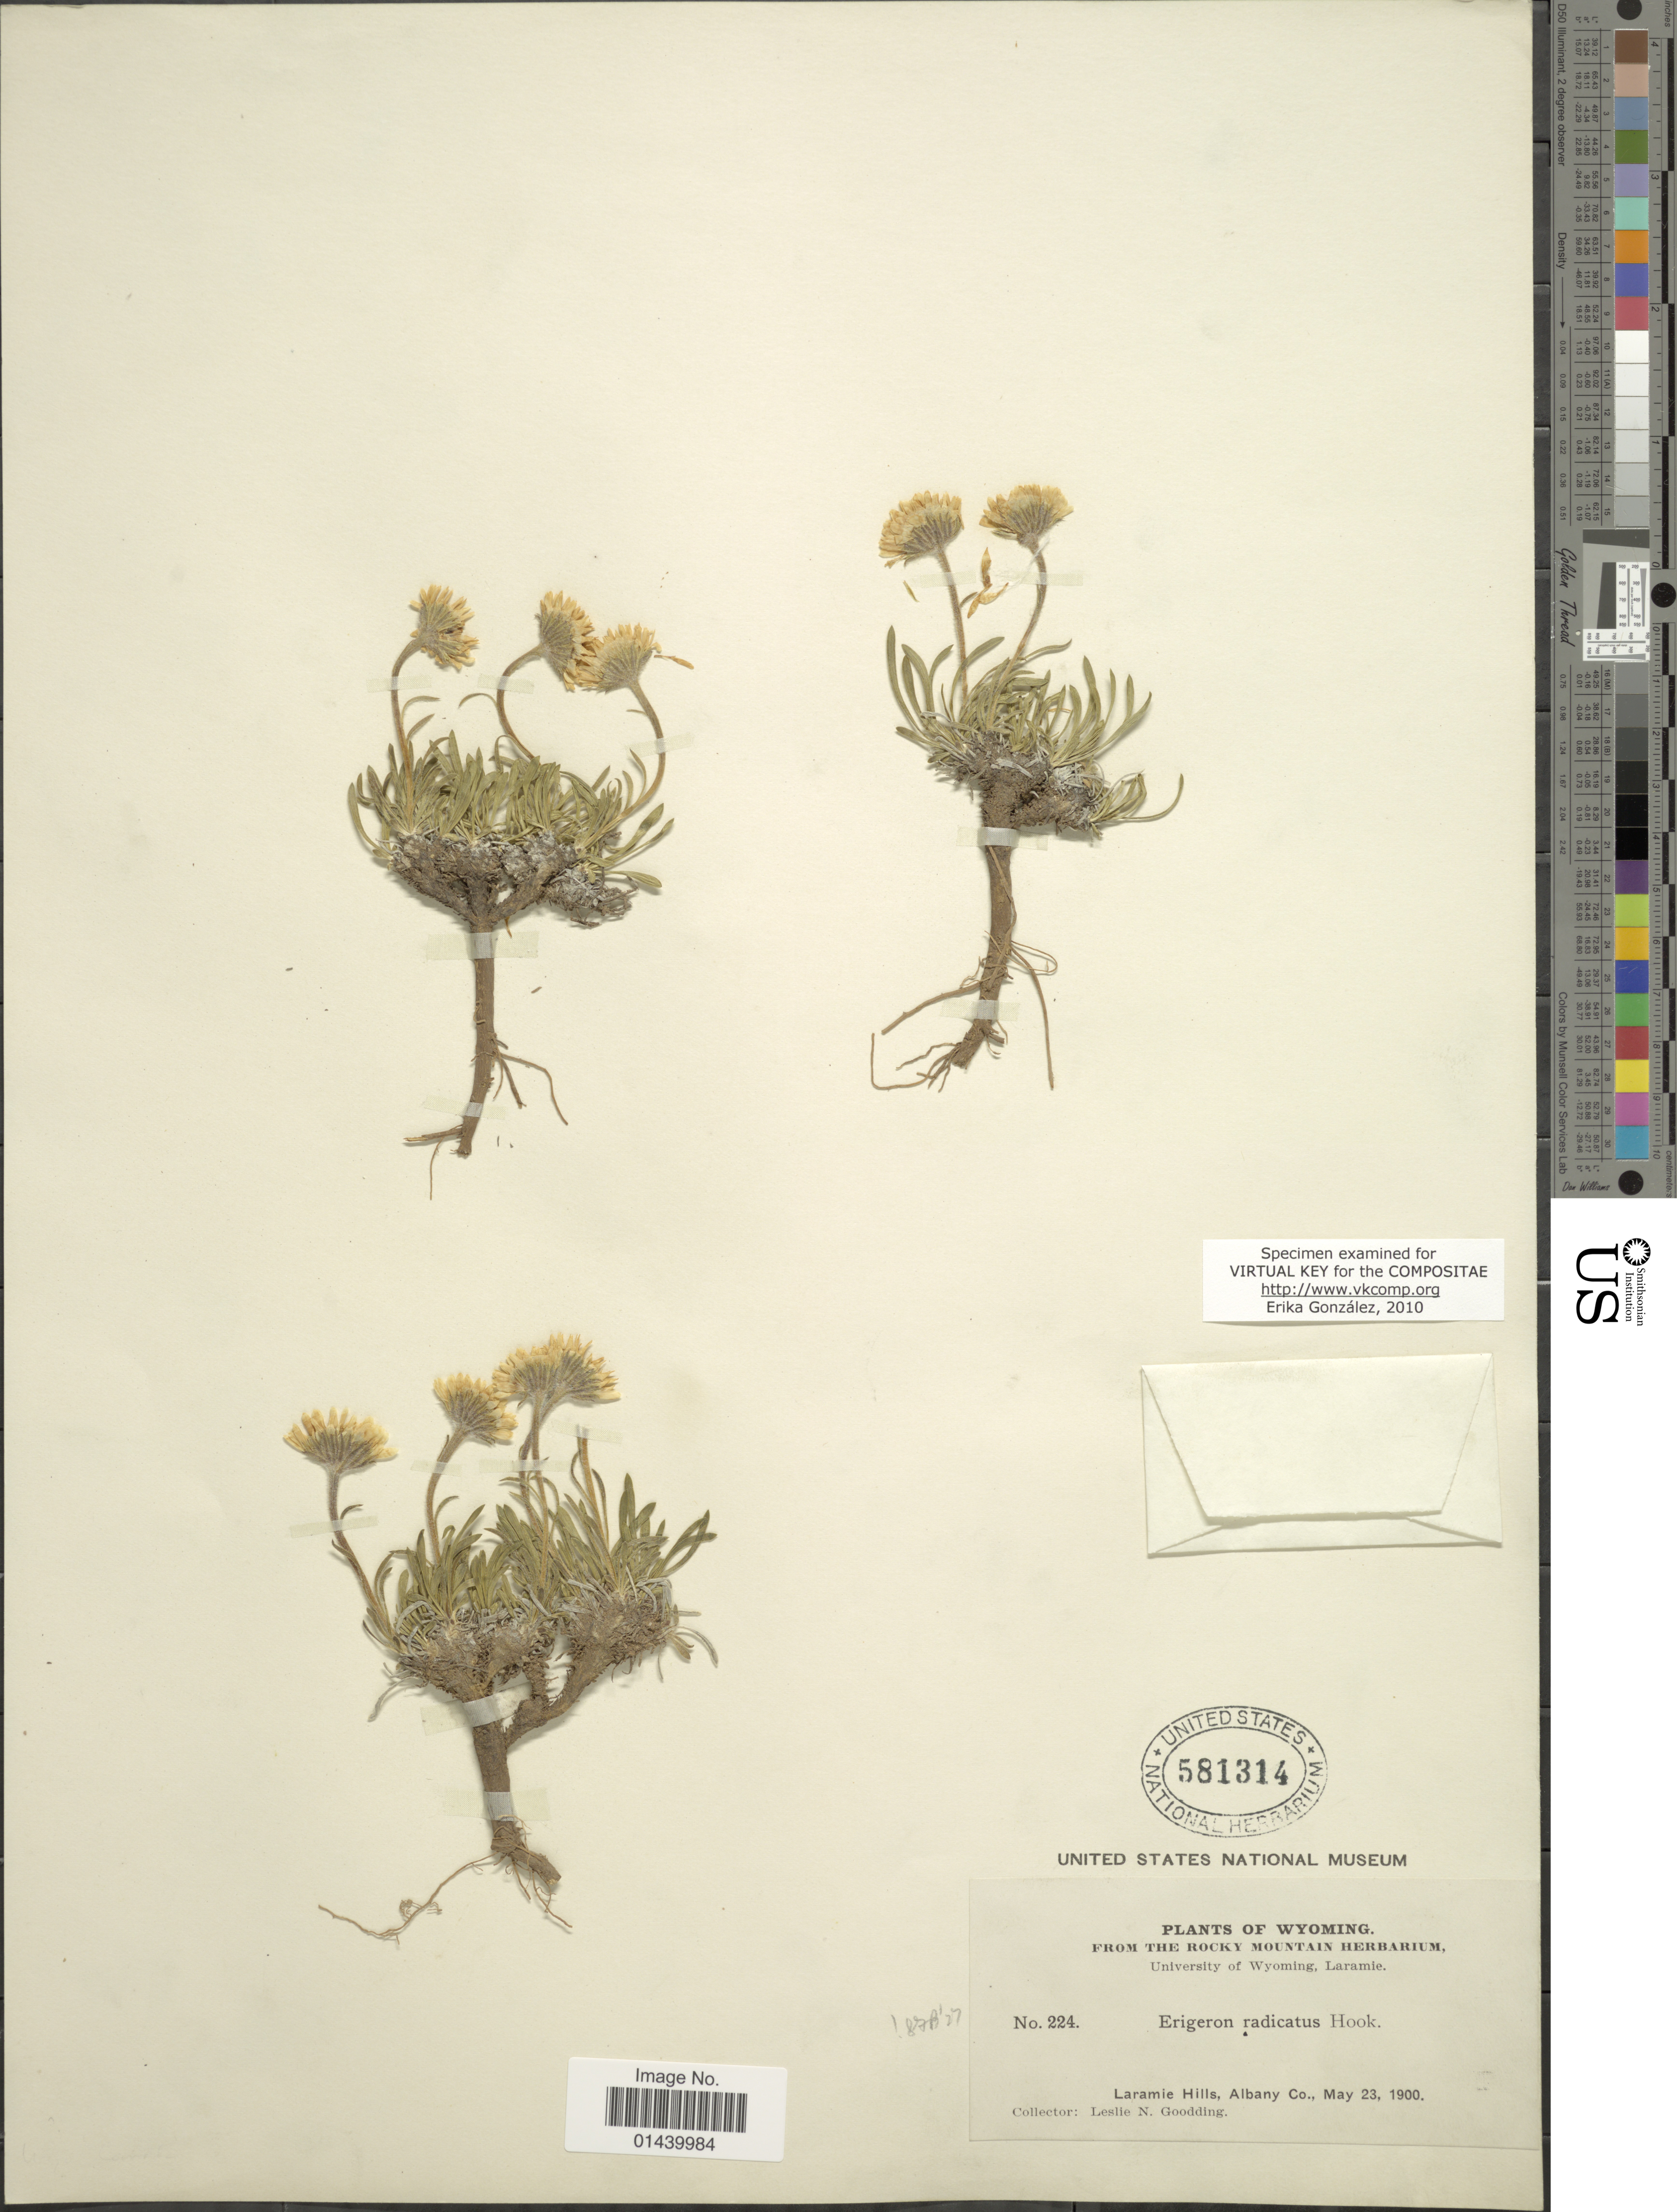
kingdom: Plantae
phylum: Tracheophyta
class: Magnoliopsida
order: Asterales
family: Asteraceae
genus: Erigeron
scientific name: Erigeron rydbergii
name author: Cronq.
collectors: L. N. Goodding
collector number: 224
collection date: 1900-05-23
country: United States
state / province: Wyoming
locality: Laramie Hills, Albany Co.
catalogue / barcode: US 581314